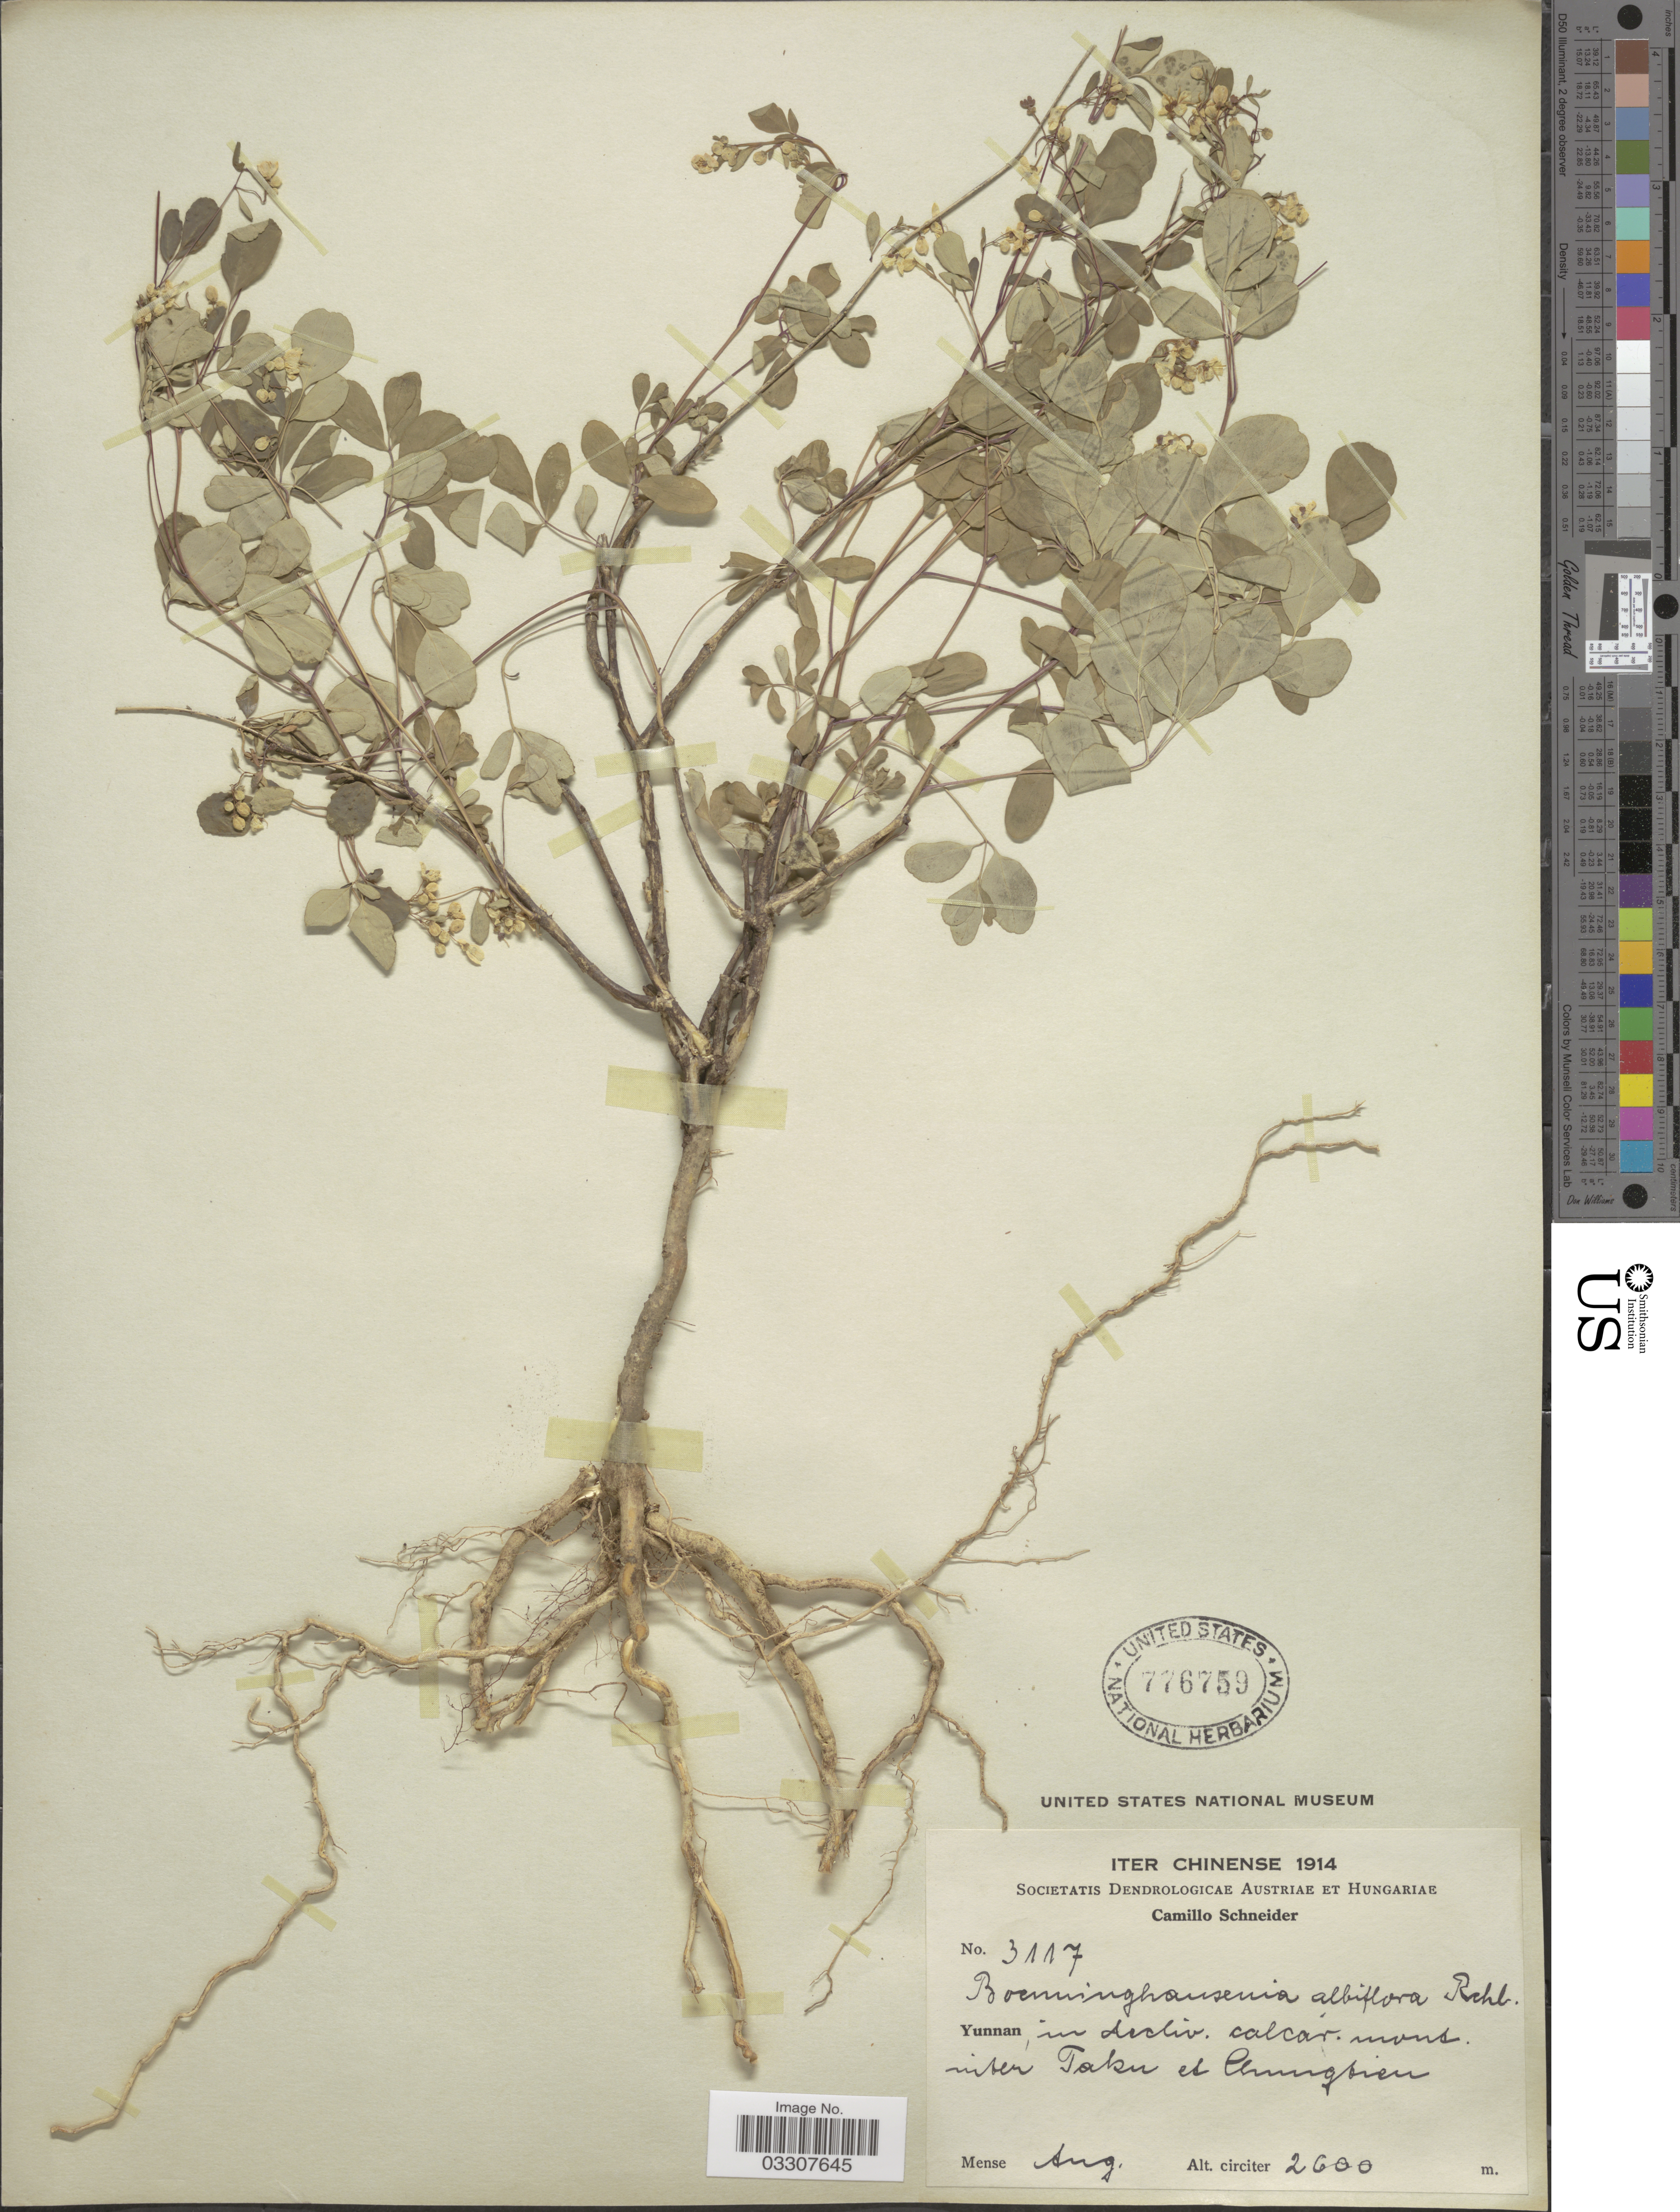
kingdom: Plantae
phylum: Tracheophyta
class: Magnoliopsida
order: Sapindales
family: Rutaceae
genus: Boenninghausenia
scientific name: Boenninghausenia albiflora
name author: (Hook.) Meisn.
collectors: C. K. Schneider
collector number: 3117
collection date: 1914-08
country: China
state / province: Yunnan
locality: In decliv. calcar. mont. inter Taku et Chungtien.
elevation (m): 2600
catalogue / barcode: US 776759